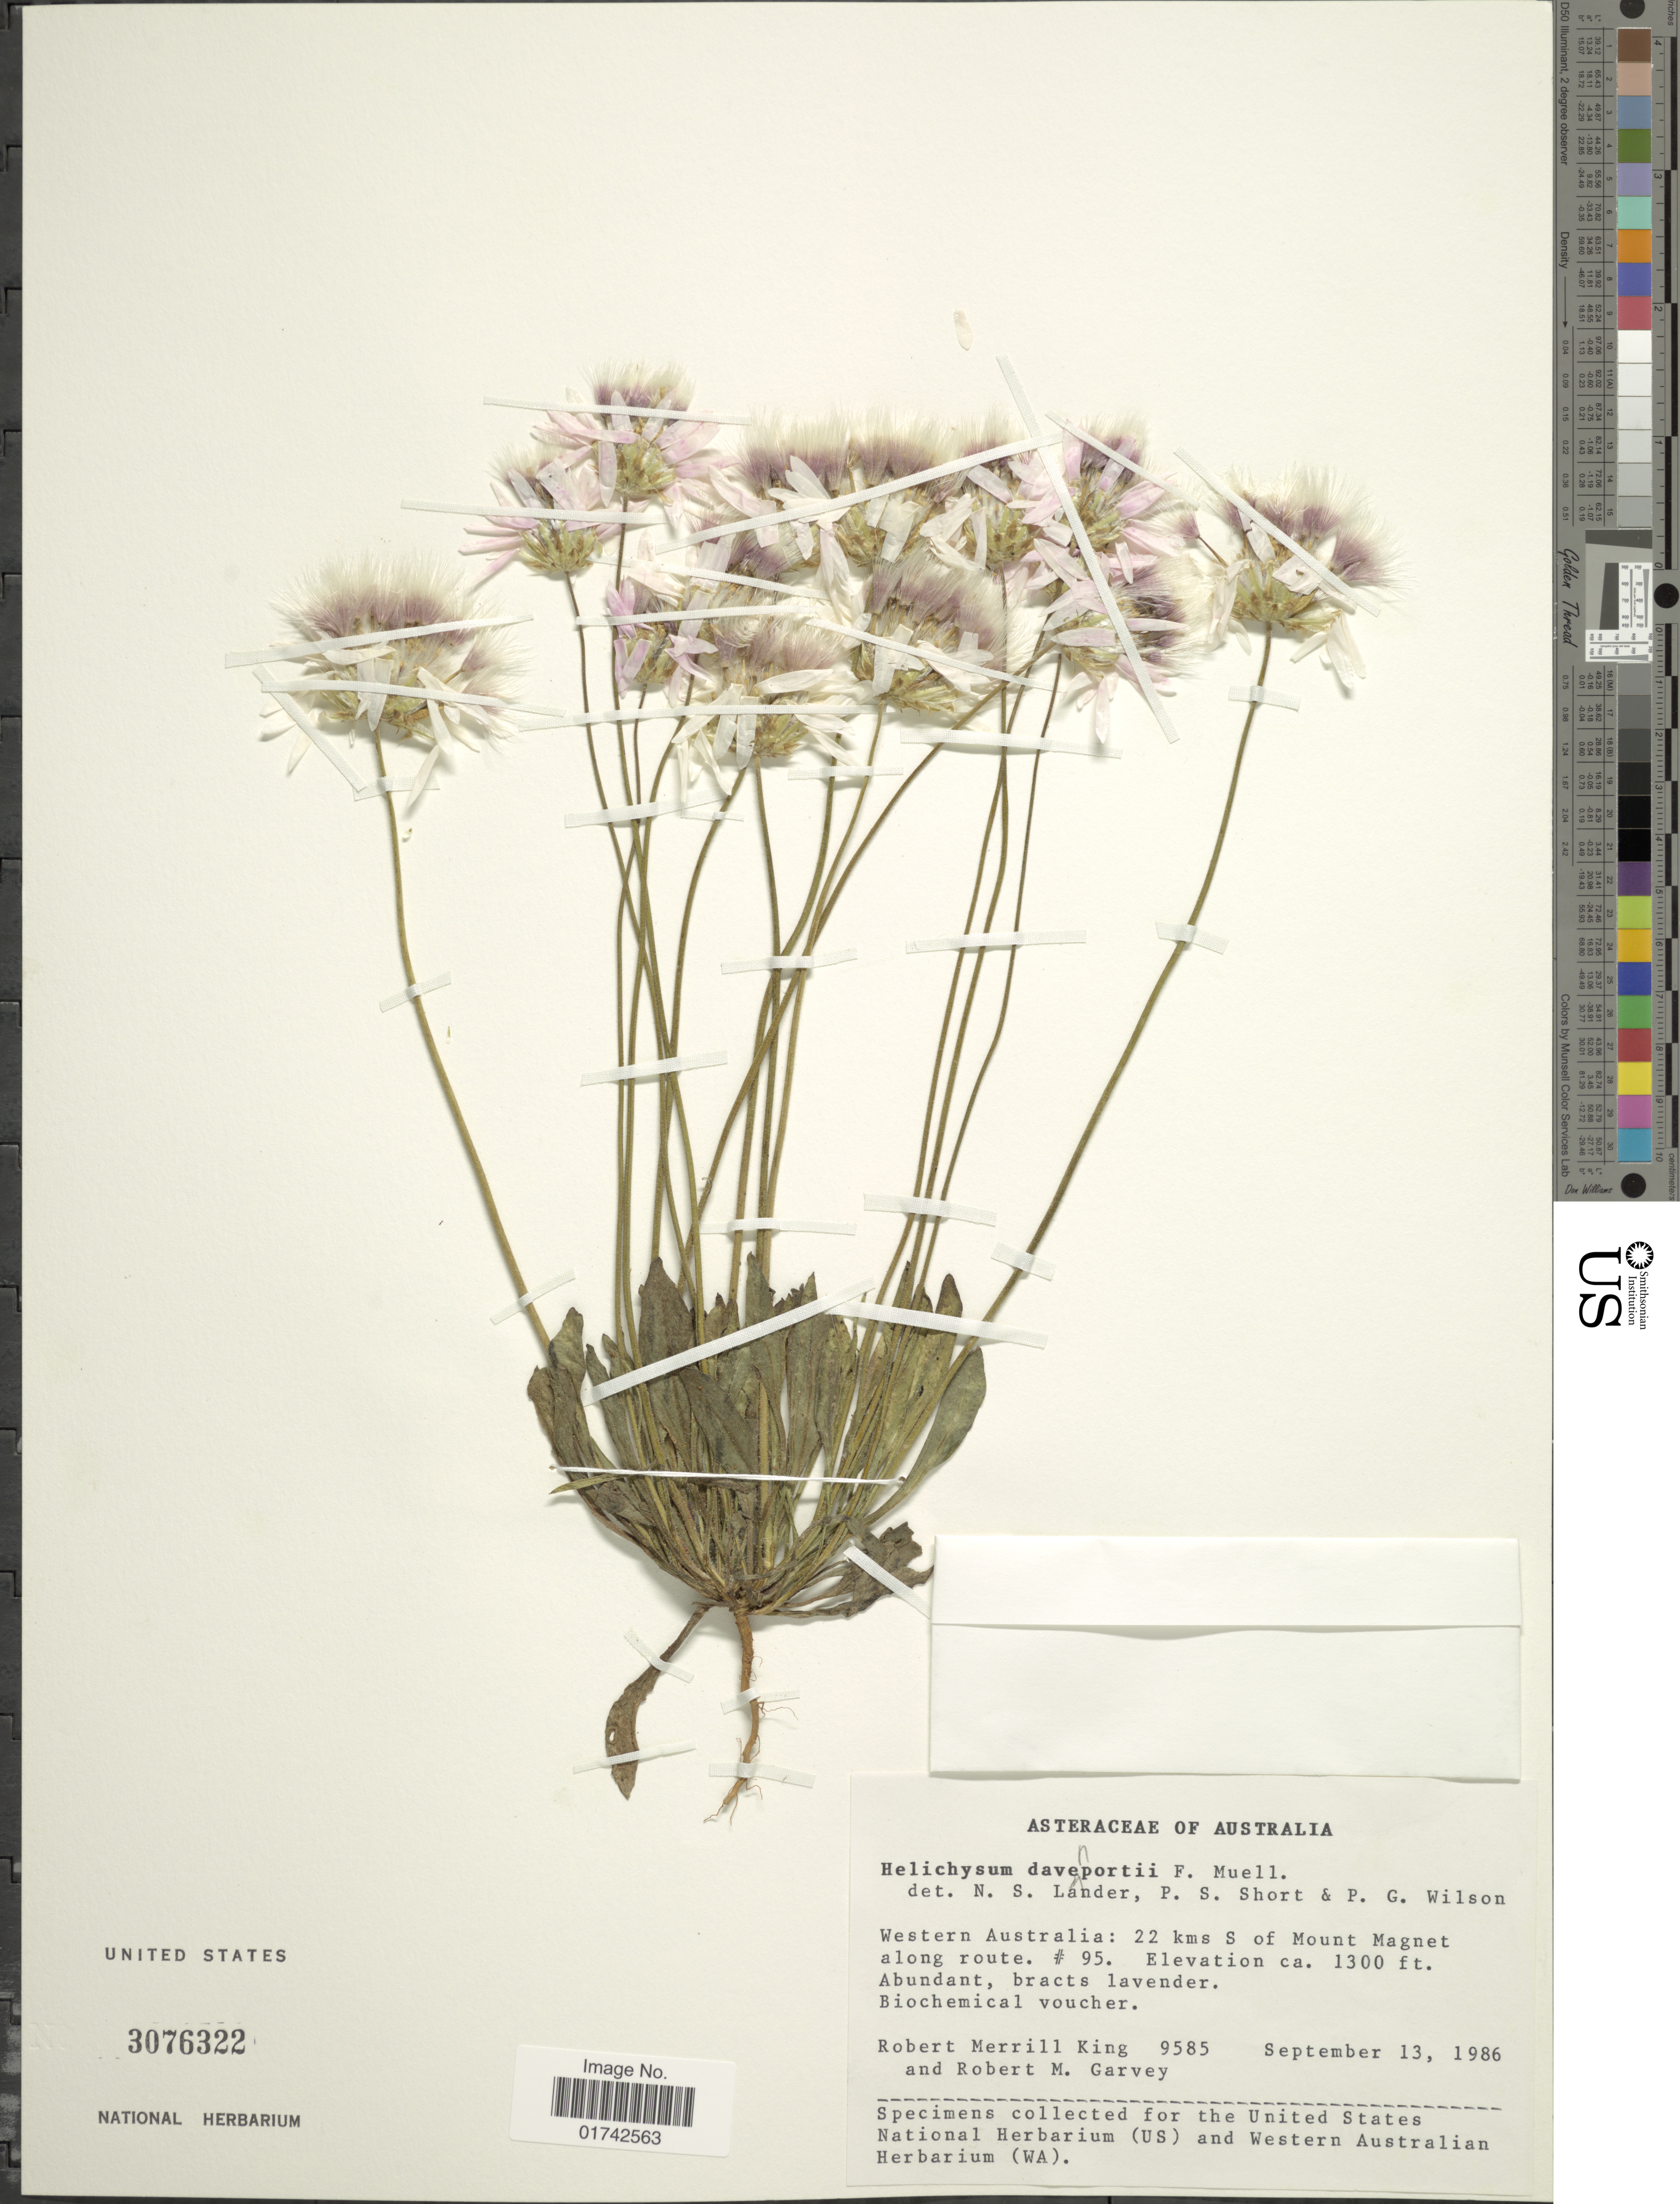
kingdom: Plantae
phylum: Tracheophyta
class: Magnoliopsida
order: Asterales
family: Asteraceae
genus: Helichrysum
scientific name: Helichrysum davenportii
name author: F. Muell.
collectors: R. M. King & R. Garvey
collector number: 9585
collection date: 1986-09-13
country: Australia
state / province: Western Australia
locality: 22 kms S of Mount Magnet along route. # 95.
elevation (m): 396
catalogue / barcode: US 3076322